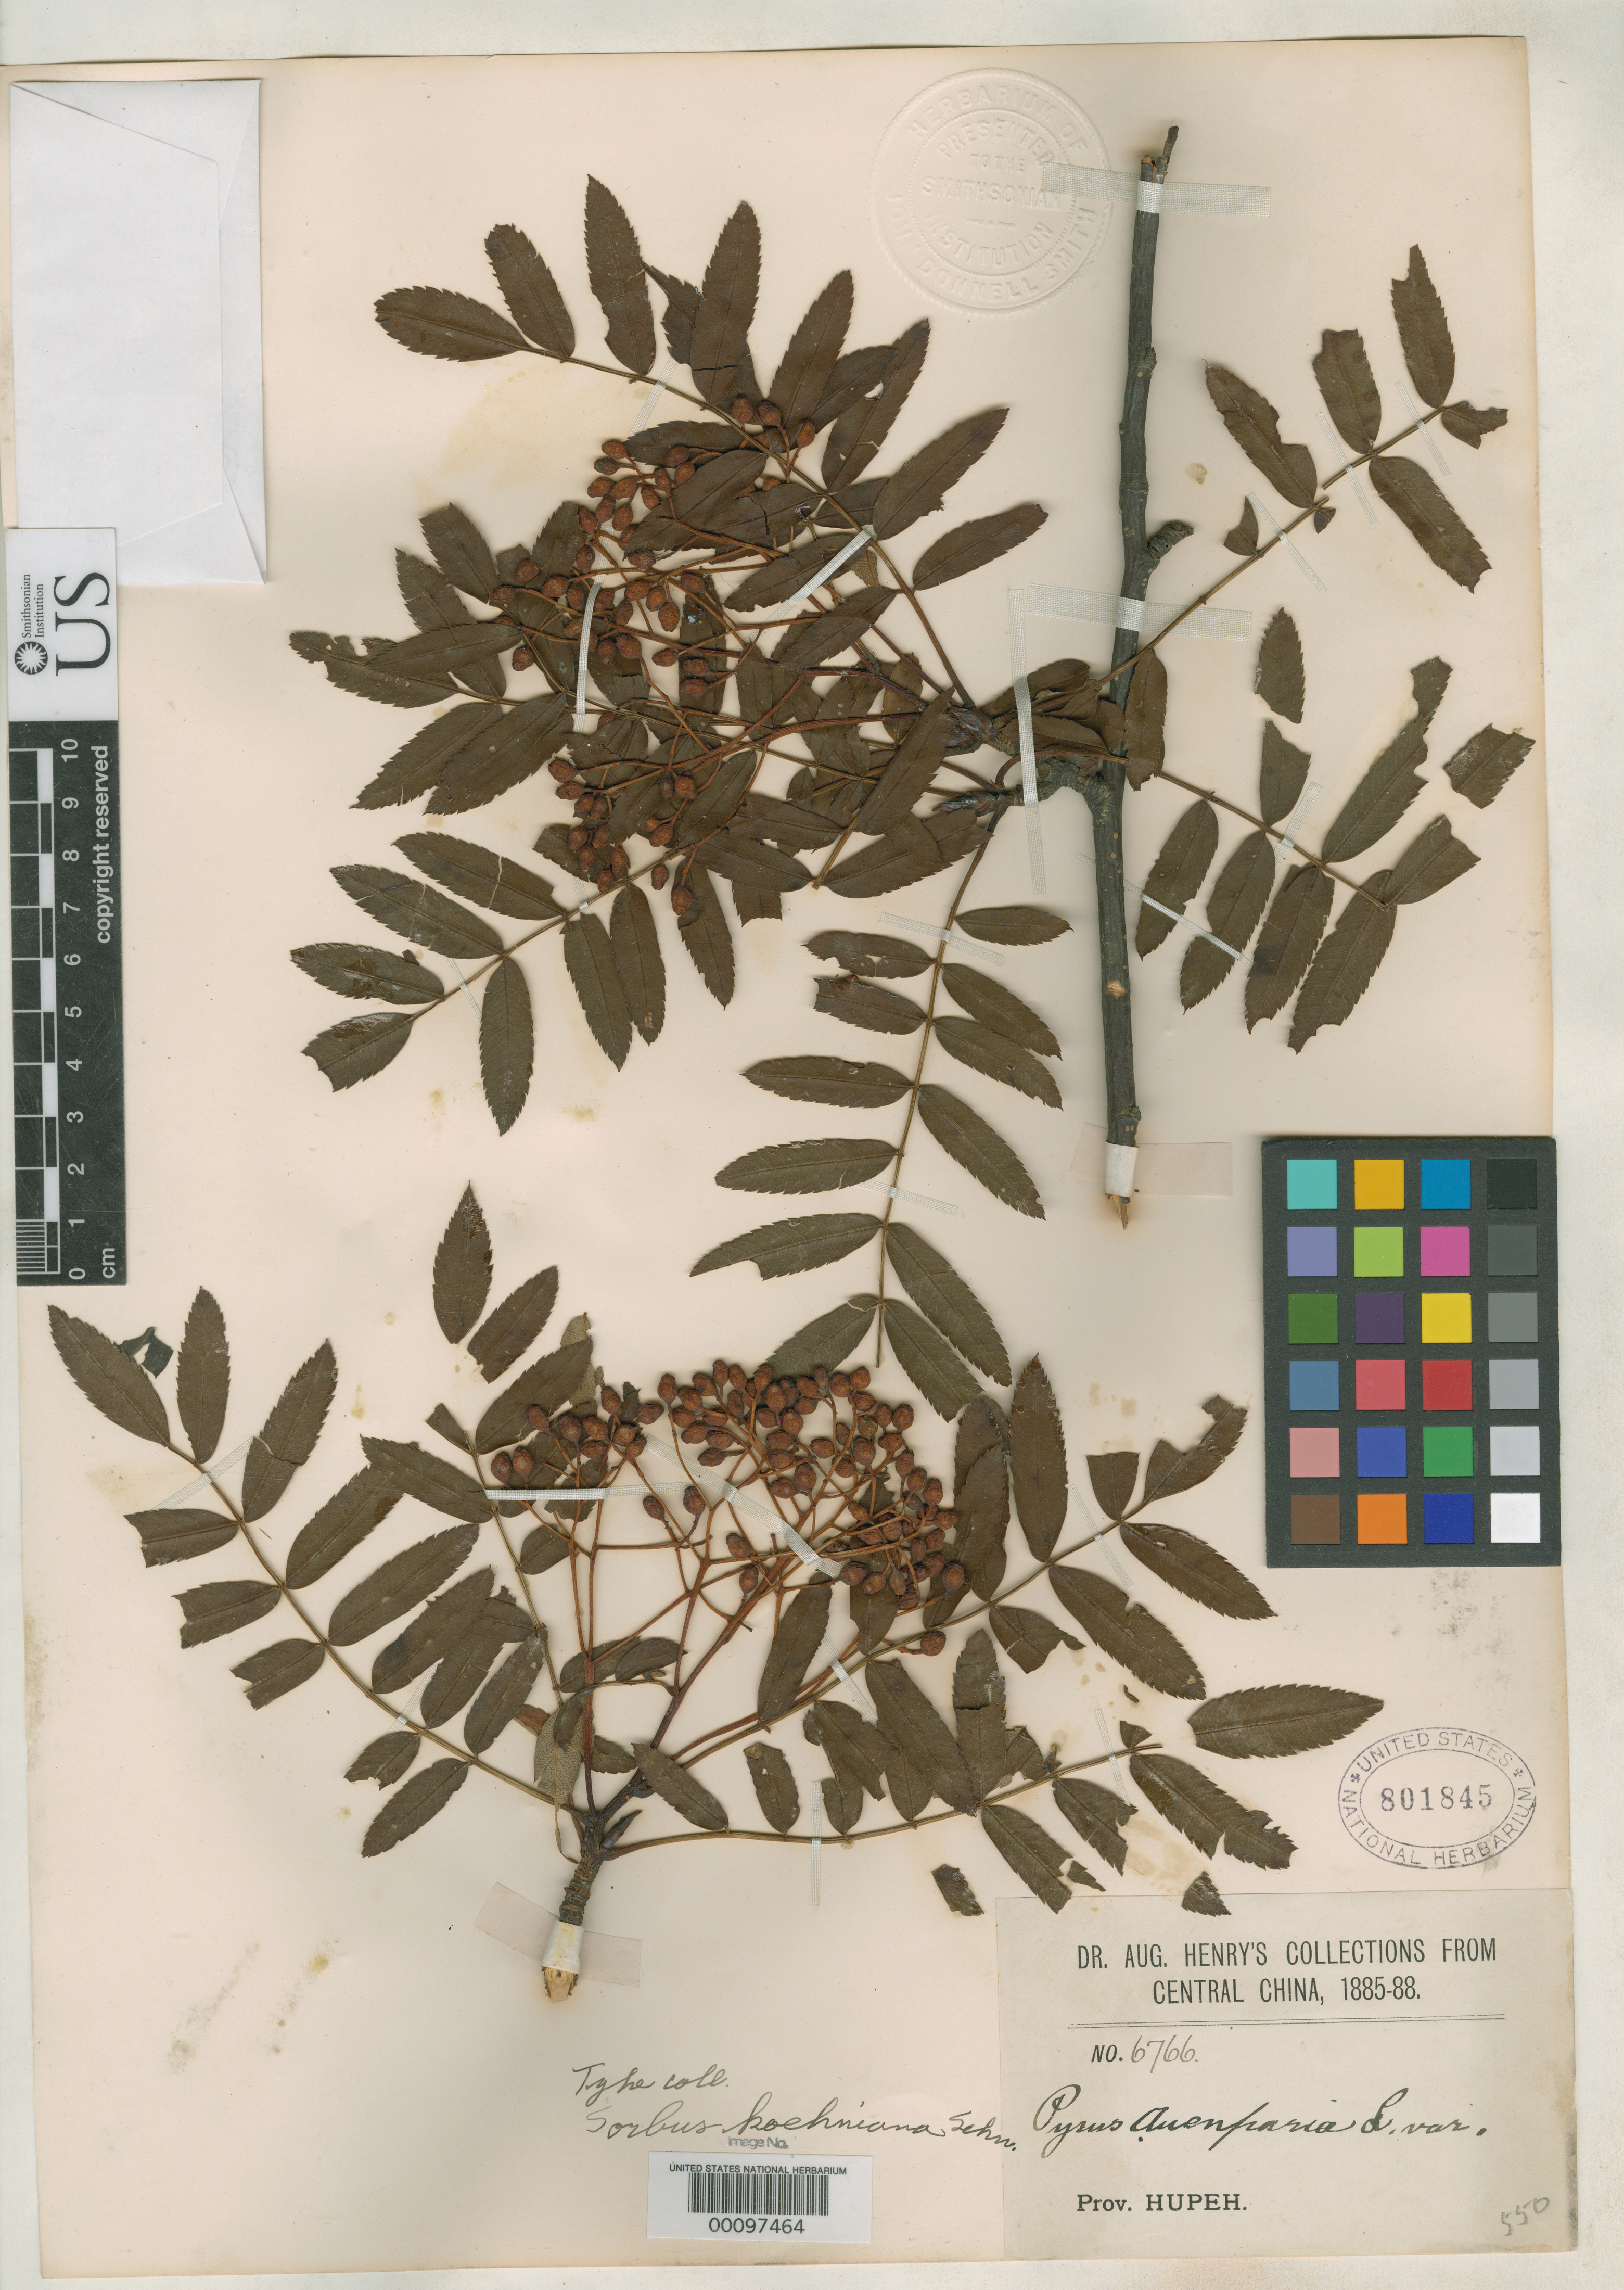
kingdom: Plantae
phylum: Tracheophyta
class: Magnoliopsida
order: Rosales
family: Rosaceae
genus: Sorbus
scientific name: Sorbus koehneana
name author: C.K. Schneid.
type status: Isosyntype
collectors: A. Henry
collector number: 6766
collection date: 1885/1888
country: China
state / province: Hubei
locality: Central China. Prov. Hupeh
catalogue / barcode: US 80145